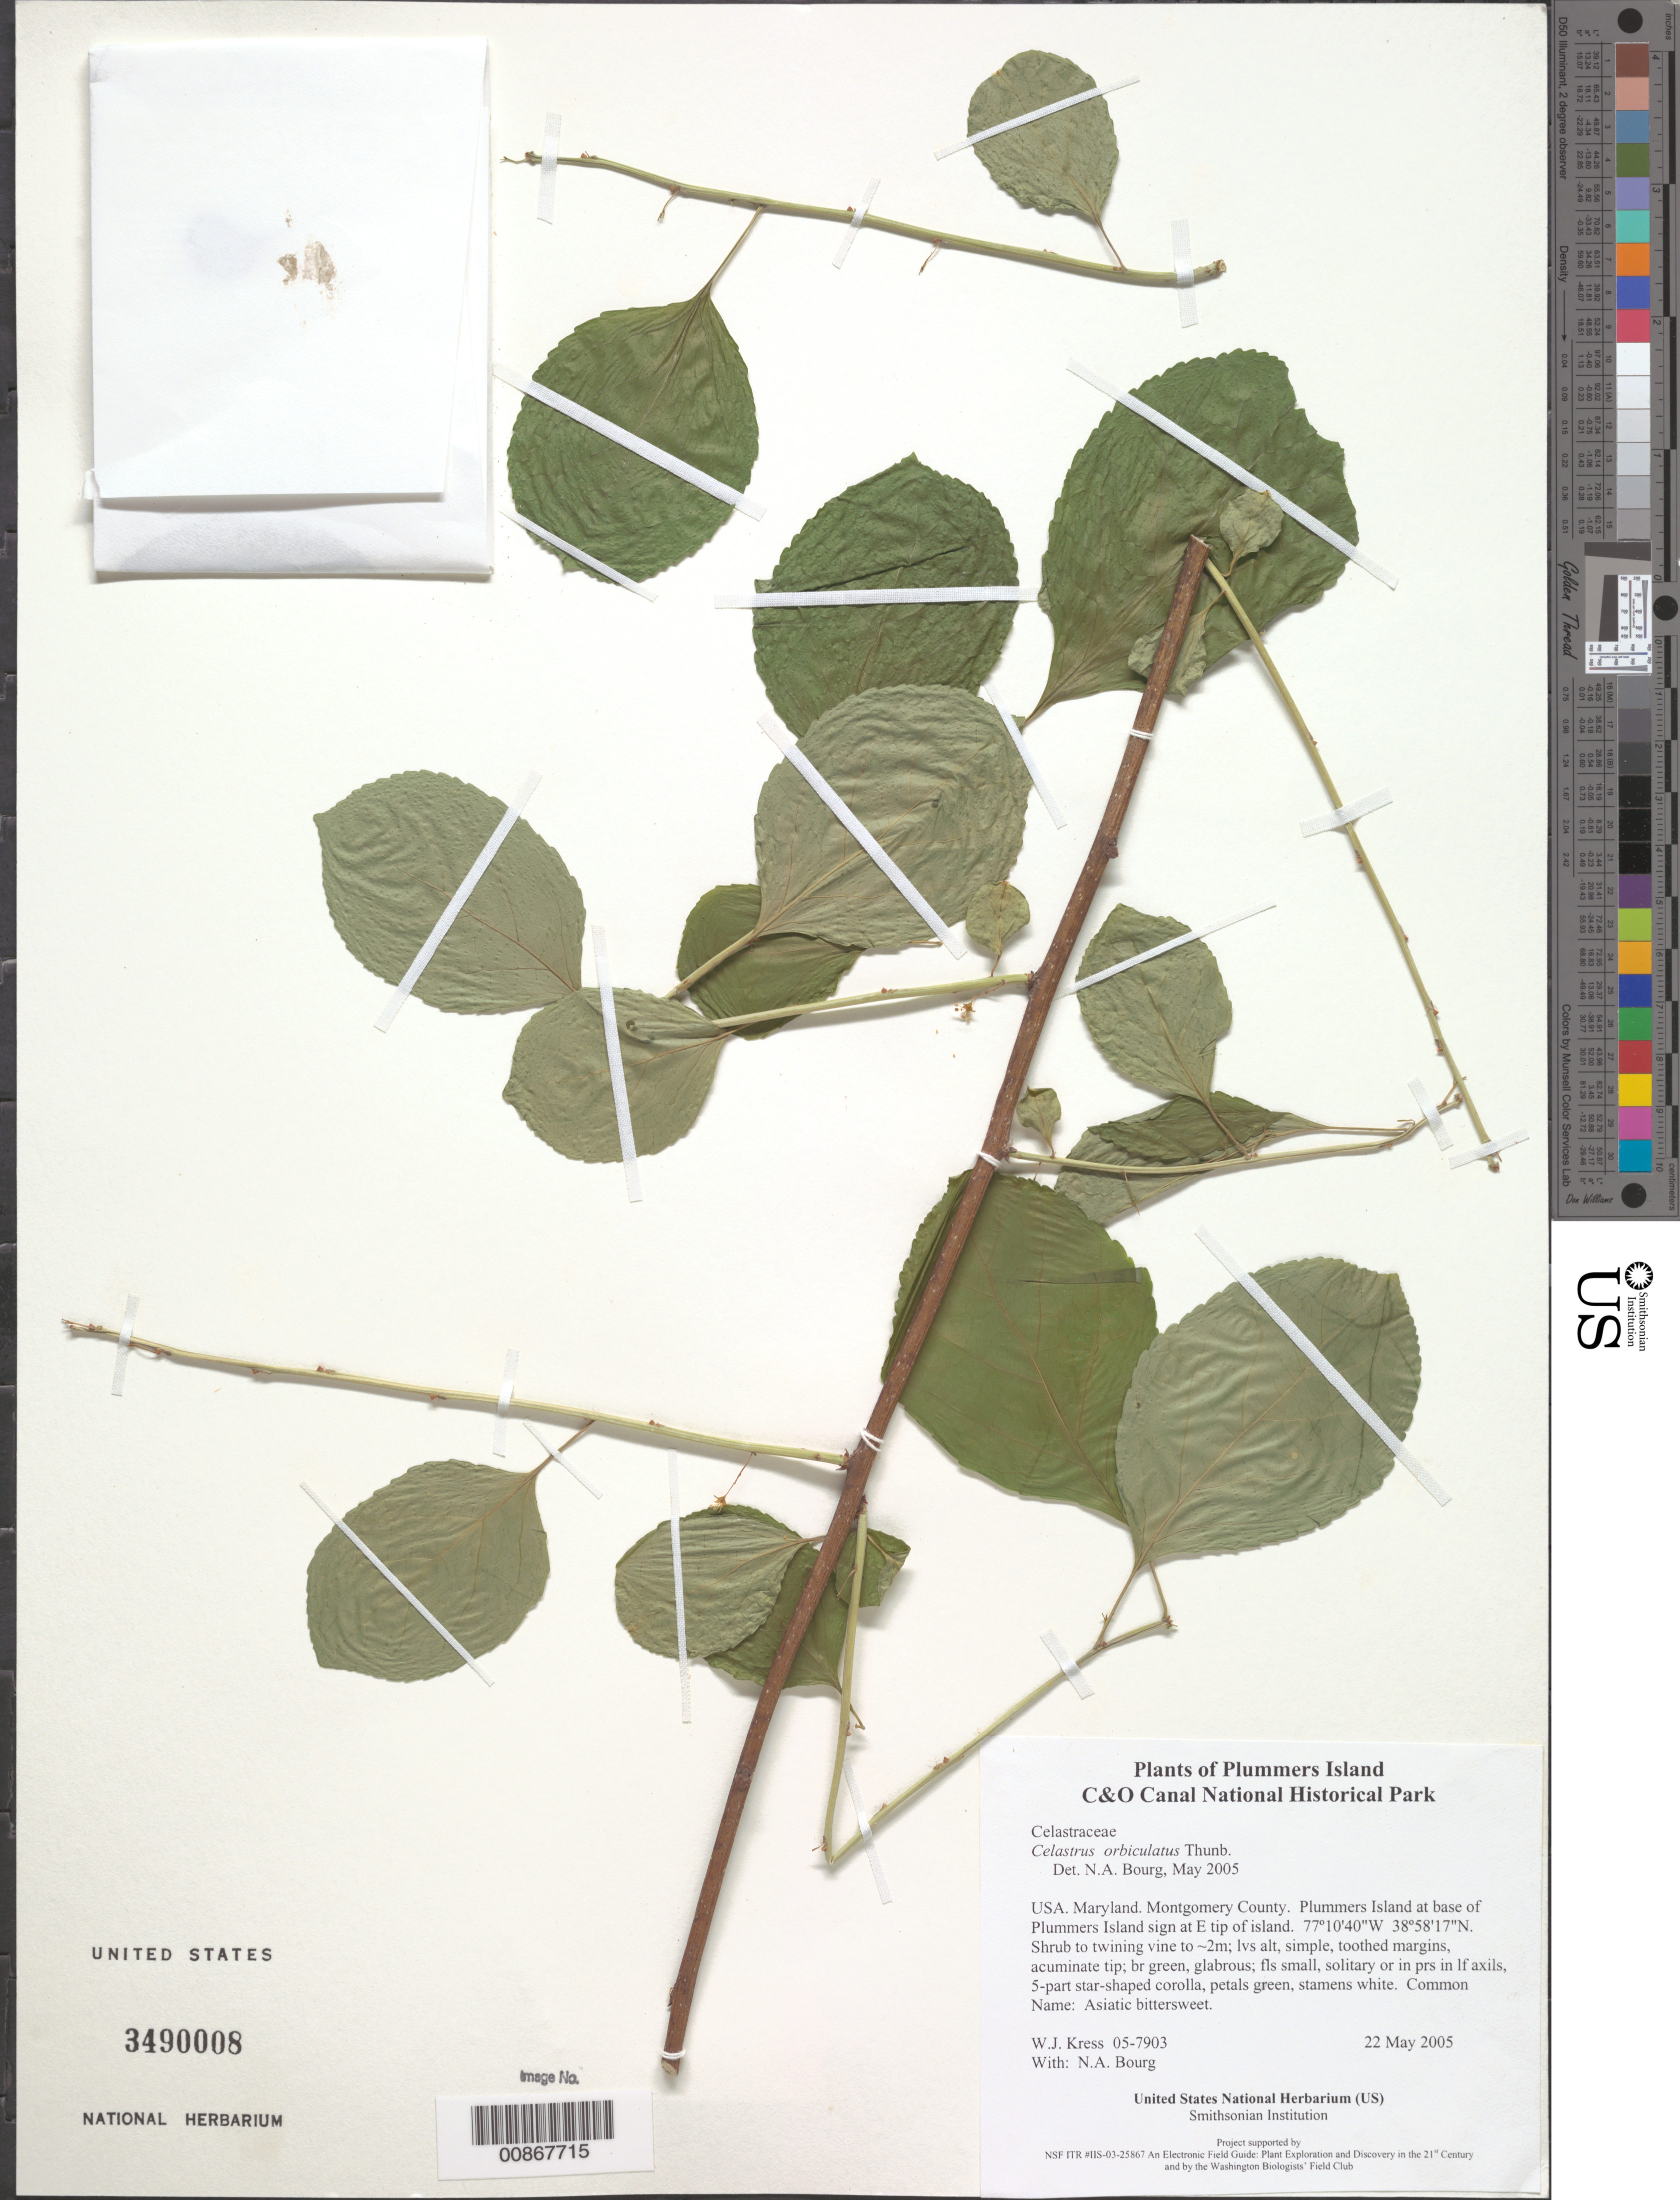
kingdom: Plantae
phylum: Tracheophyta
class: Magnoliopsida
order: Celastrales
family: Celastraceae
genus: Celastrus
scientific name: Celastrus orbiculatus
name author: Thunb.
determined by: Bourg, N. A.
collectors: W. J. Kress & N. A. Bourg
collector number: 05-7903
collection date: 2005-05-22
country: United States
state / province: Maryland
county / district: Montgomery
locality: Chesapeake and Ohio Canal National Historical Park, Plummers Island at base of Plummers Island sign at E tip of island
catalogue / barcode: US 3490008